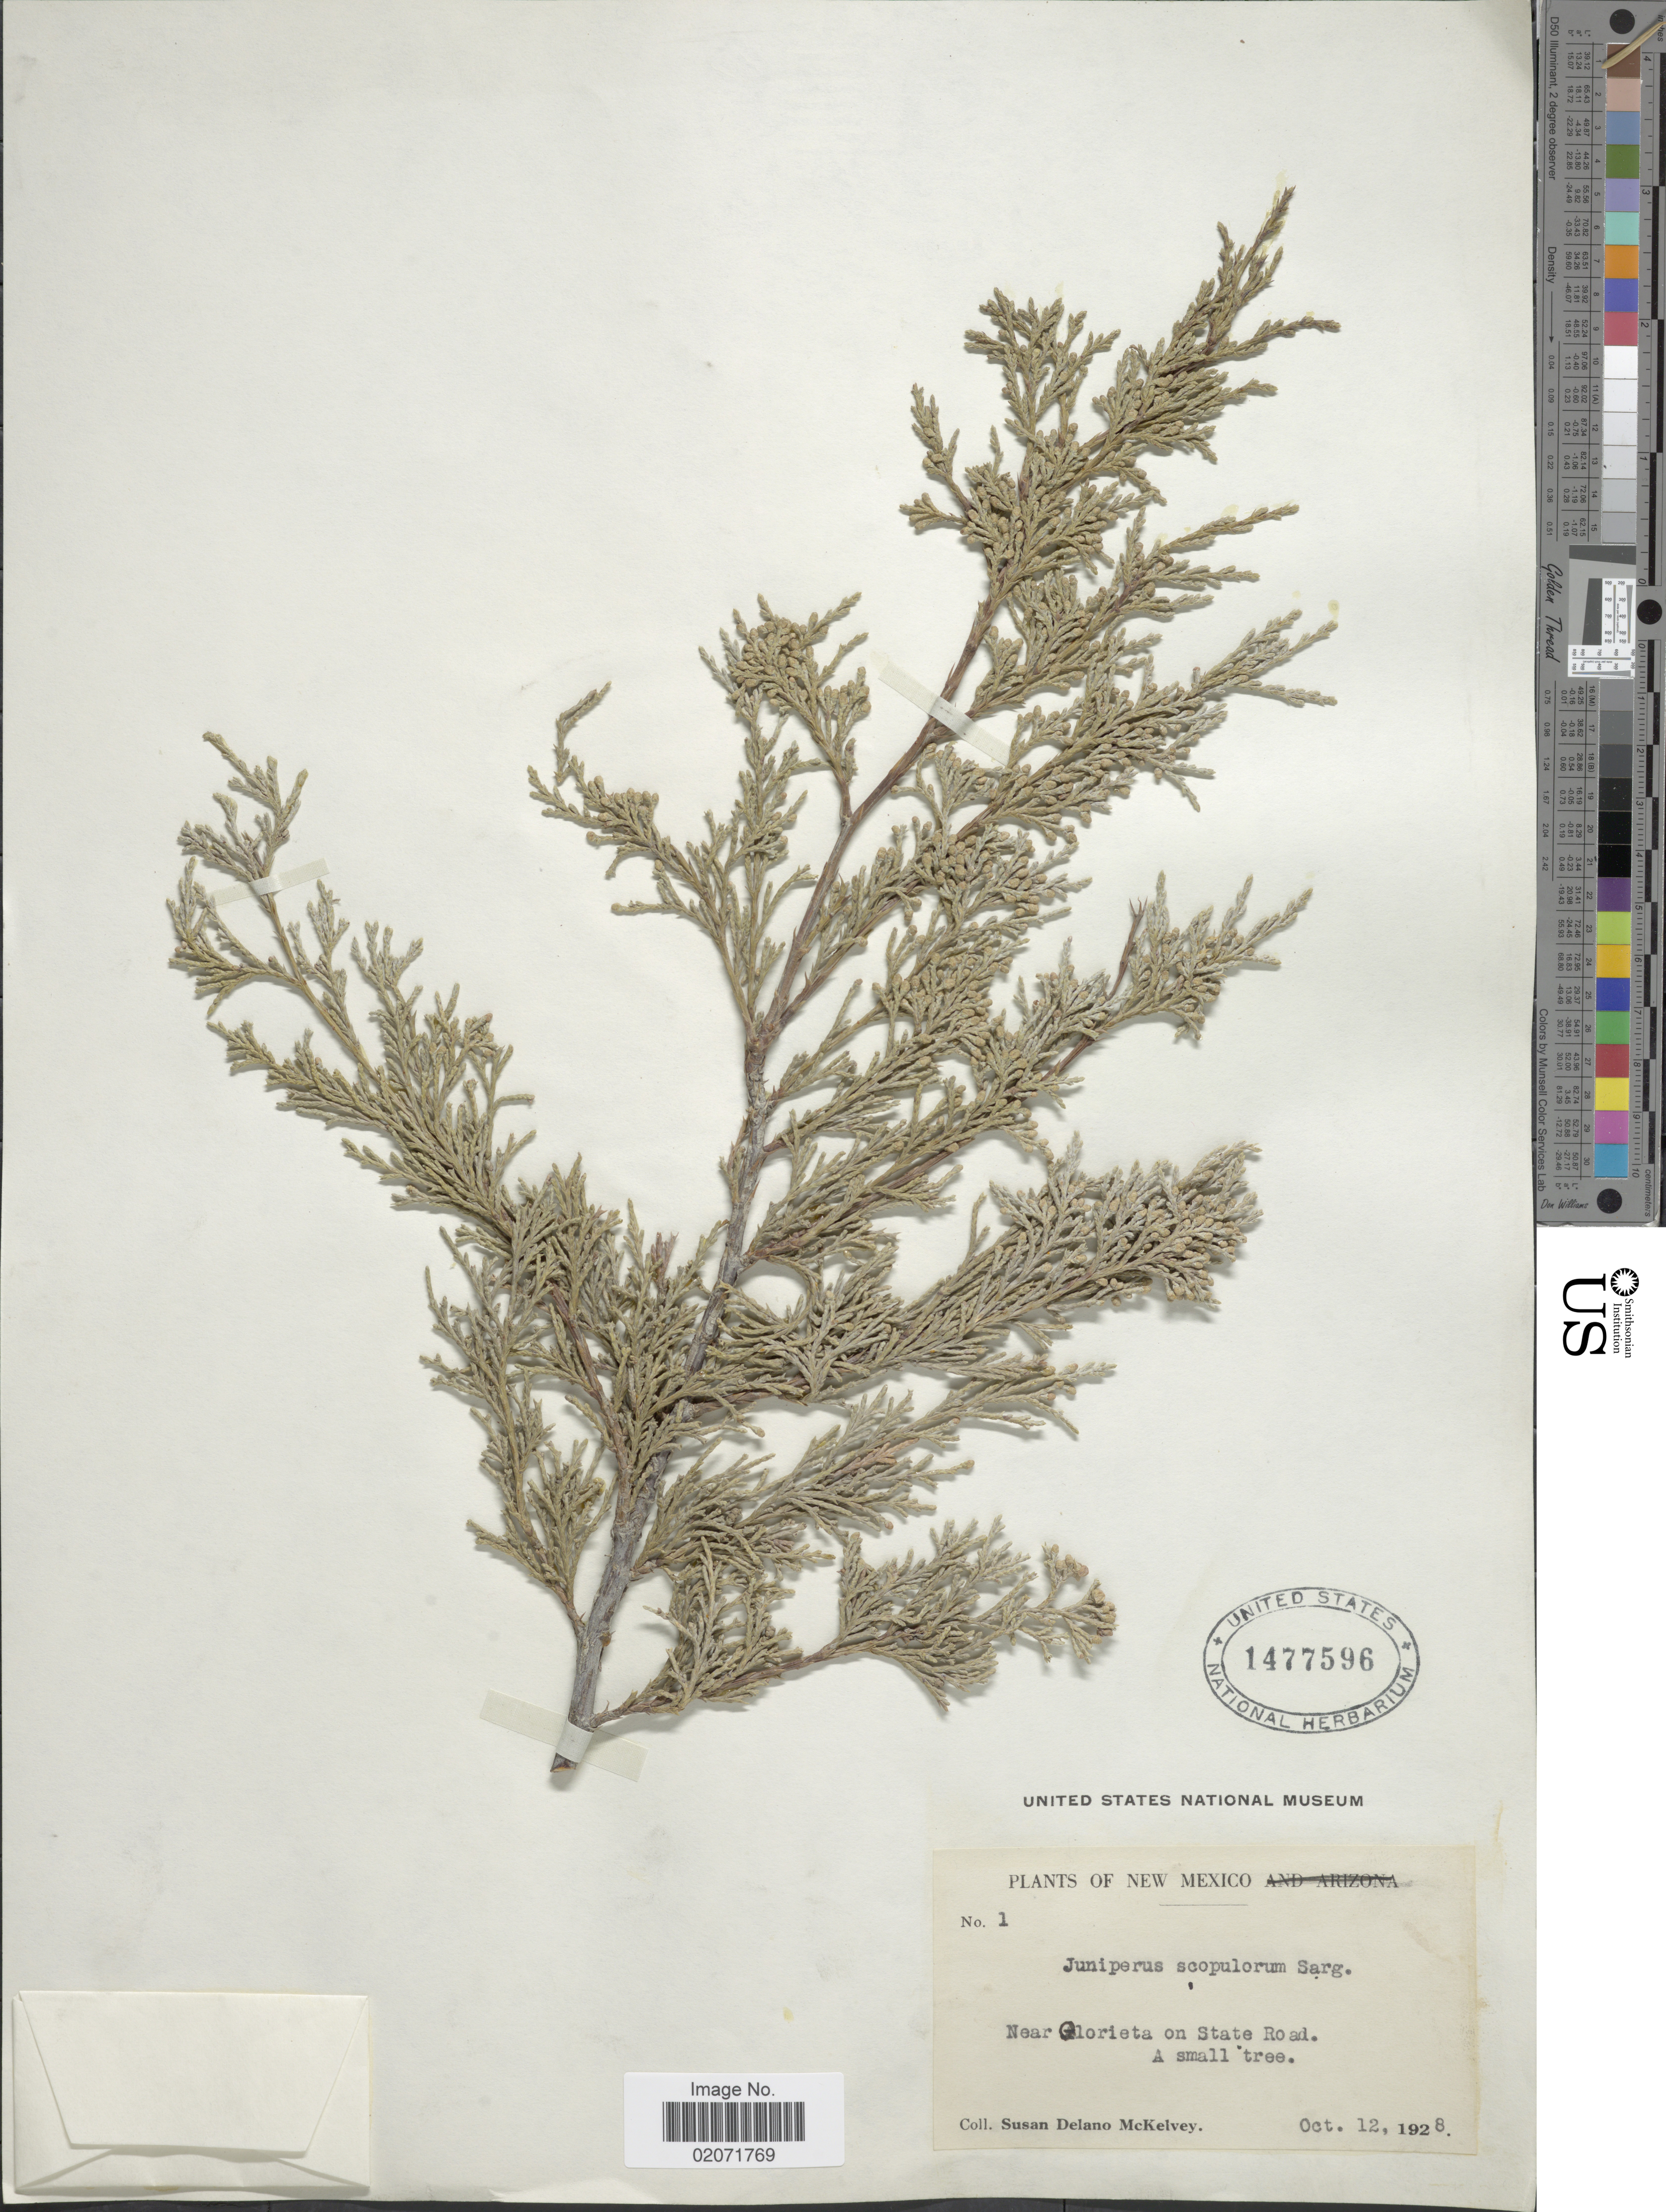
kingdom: Plantae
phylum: Tracheophyta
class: Pinopsida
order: Pinales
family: Cupressaceae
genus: Juniperus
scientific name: Juniperus scopulorum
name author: Sarg.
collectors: S. A. McKelvey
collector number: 1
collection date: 1928-10-12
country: United States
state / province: New Mexico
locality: Near Glorieta on State Road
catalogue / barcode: US 1477596